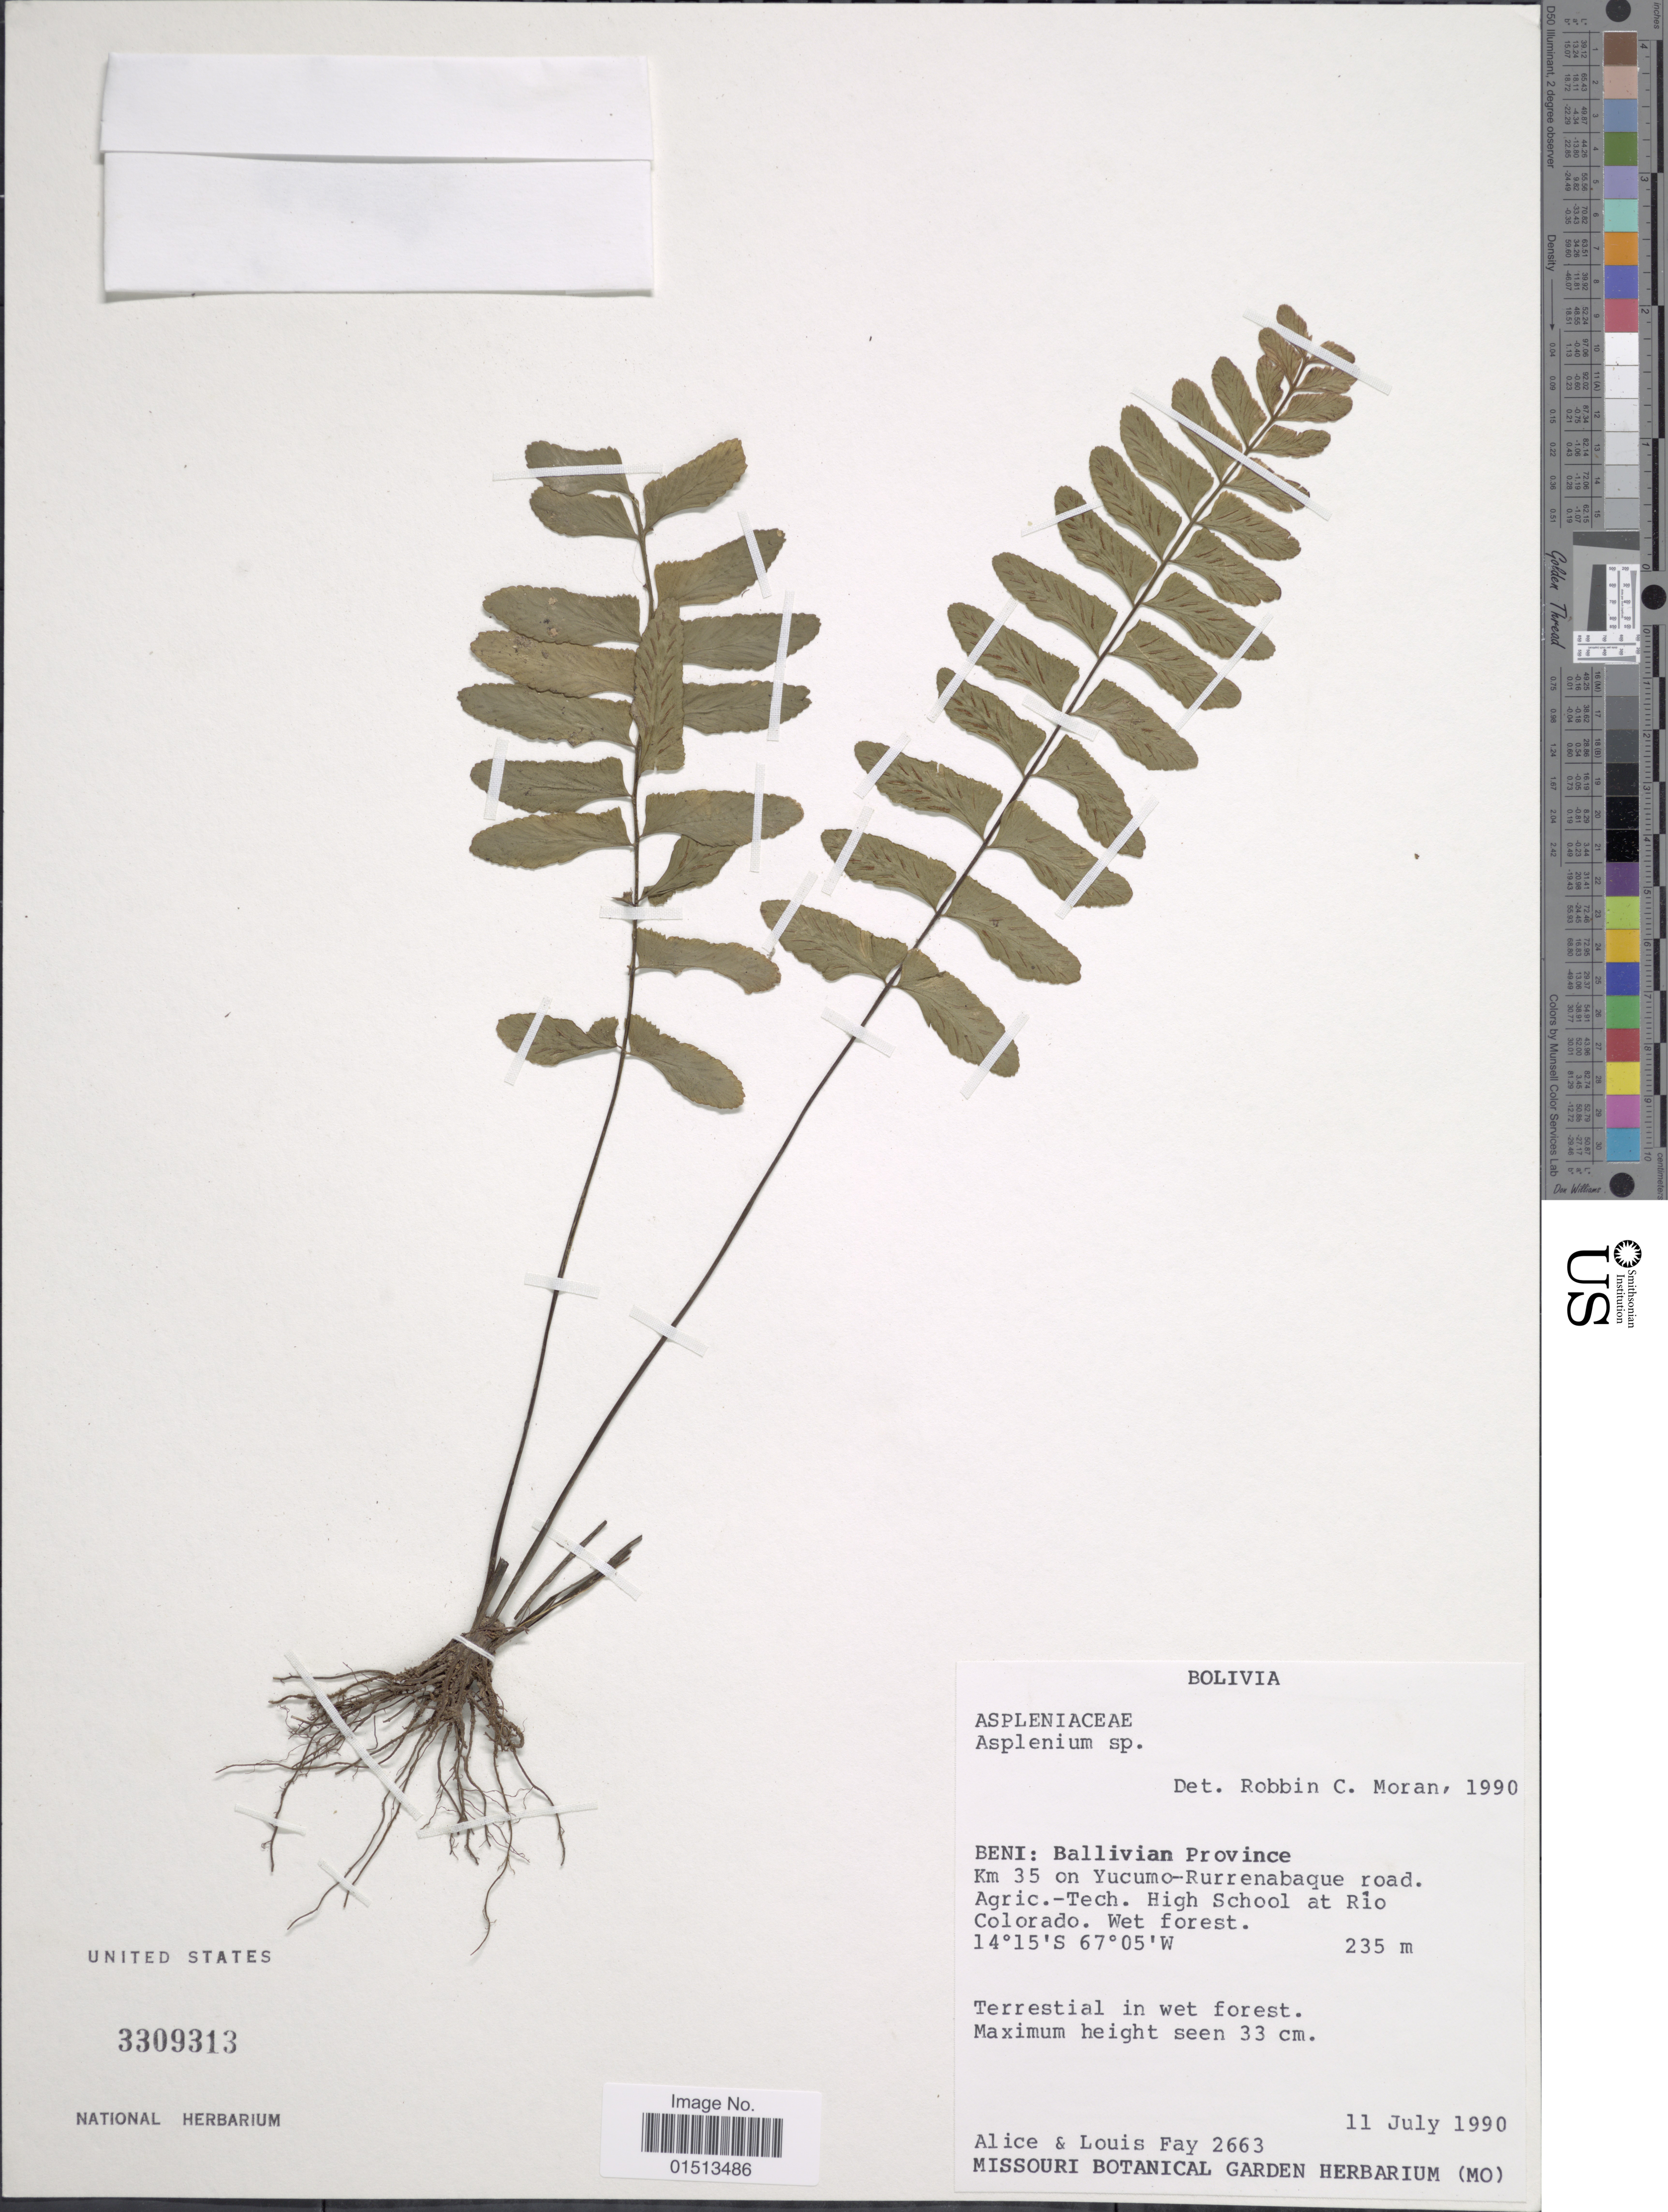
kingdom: Plantae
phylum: Tracheophyta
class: Polypodiopsida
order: Polypodiales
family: Aspleniaceae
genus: Asplenium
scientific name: Asplenium sp.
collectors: A. Fay & L. Fay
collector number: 2663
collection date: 1990-07-11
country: Bolivia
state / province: Beni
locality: Ballivian Province, Km 35 on Yucumo-Rurrenabaque road, Agric.-Tech, High School at Rio Colorado.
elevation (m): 235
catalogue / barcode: US 3309313